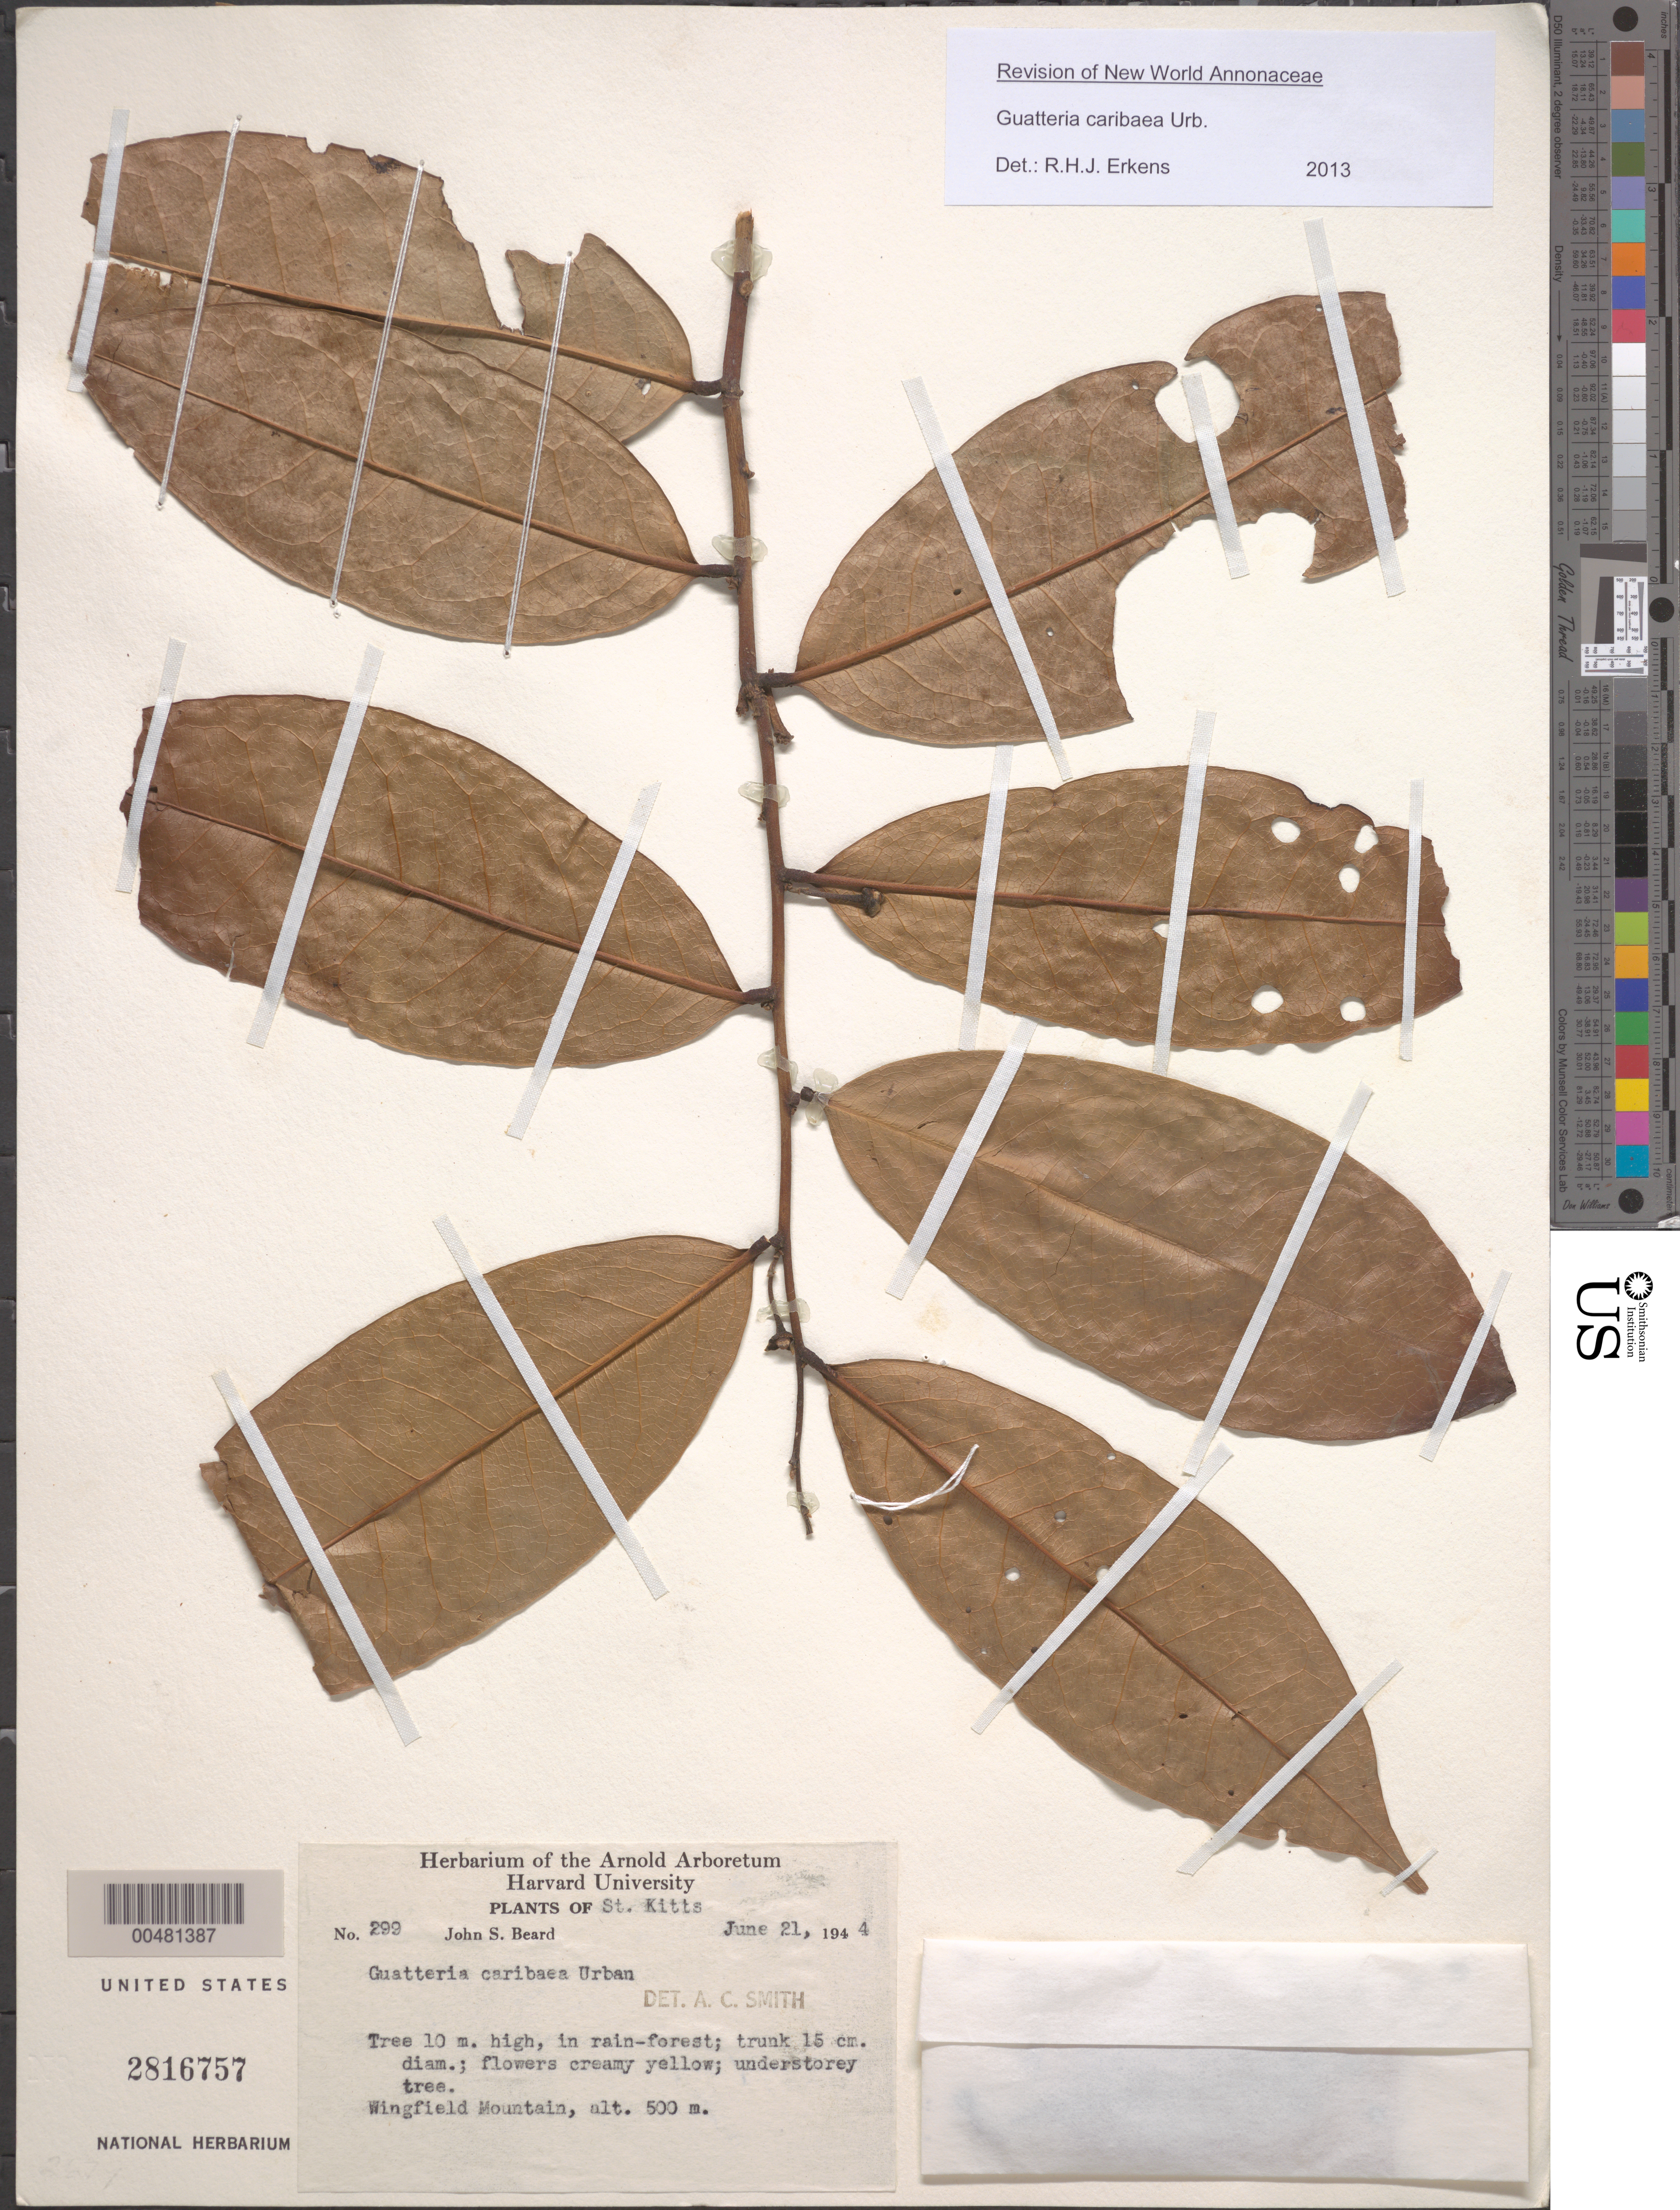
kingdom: Plantae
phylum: Tracheophyta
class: Magnoliopsida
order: Magnoliales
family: Annonaceae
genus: Guatteria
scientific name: Guatteria caribaea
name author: Urb.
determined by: Erkens, R. H. J.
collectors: J. Beard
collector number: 299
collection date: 1944-06-21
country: St. Christopher-Nevis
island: St. Kitts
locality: Wingfield Mountain.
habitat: In rainforest.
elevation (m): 500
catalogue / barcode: US 2816757